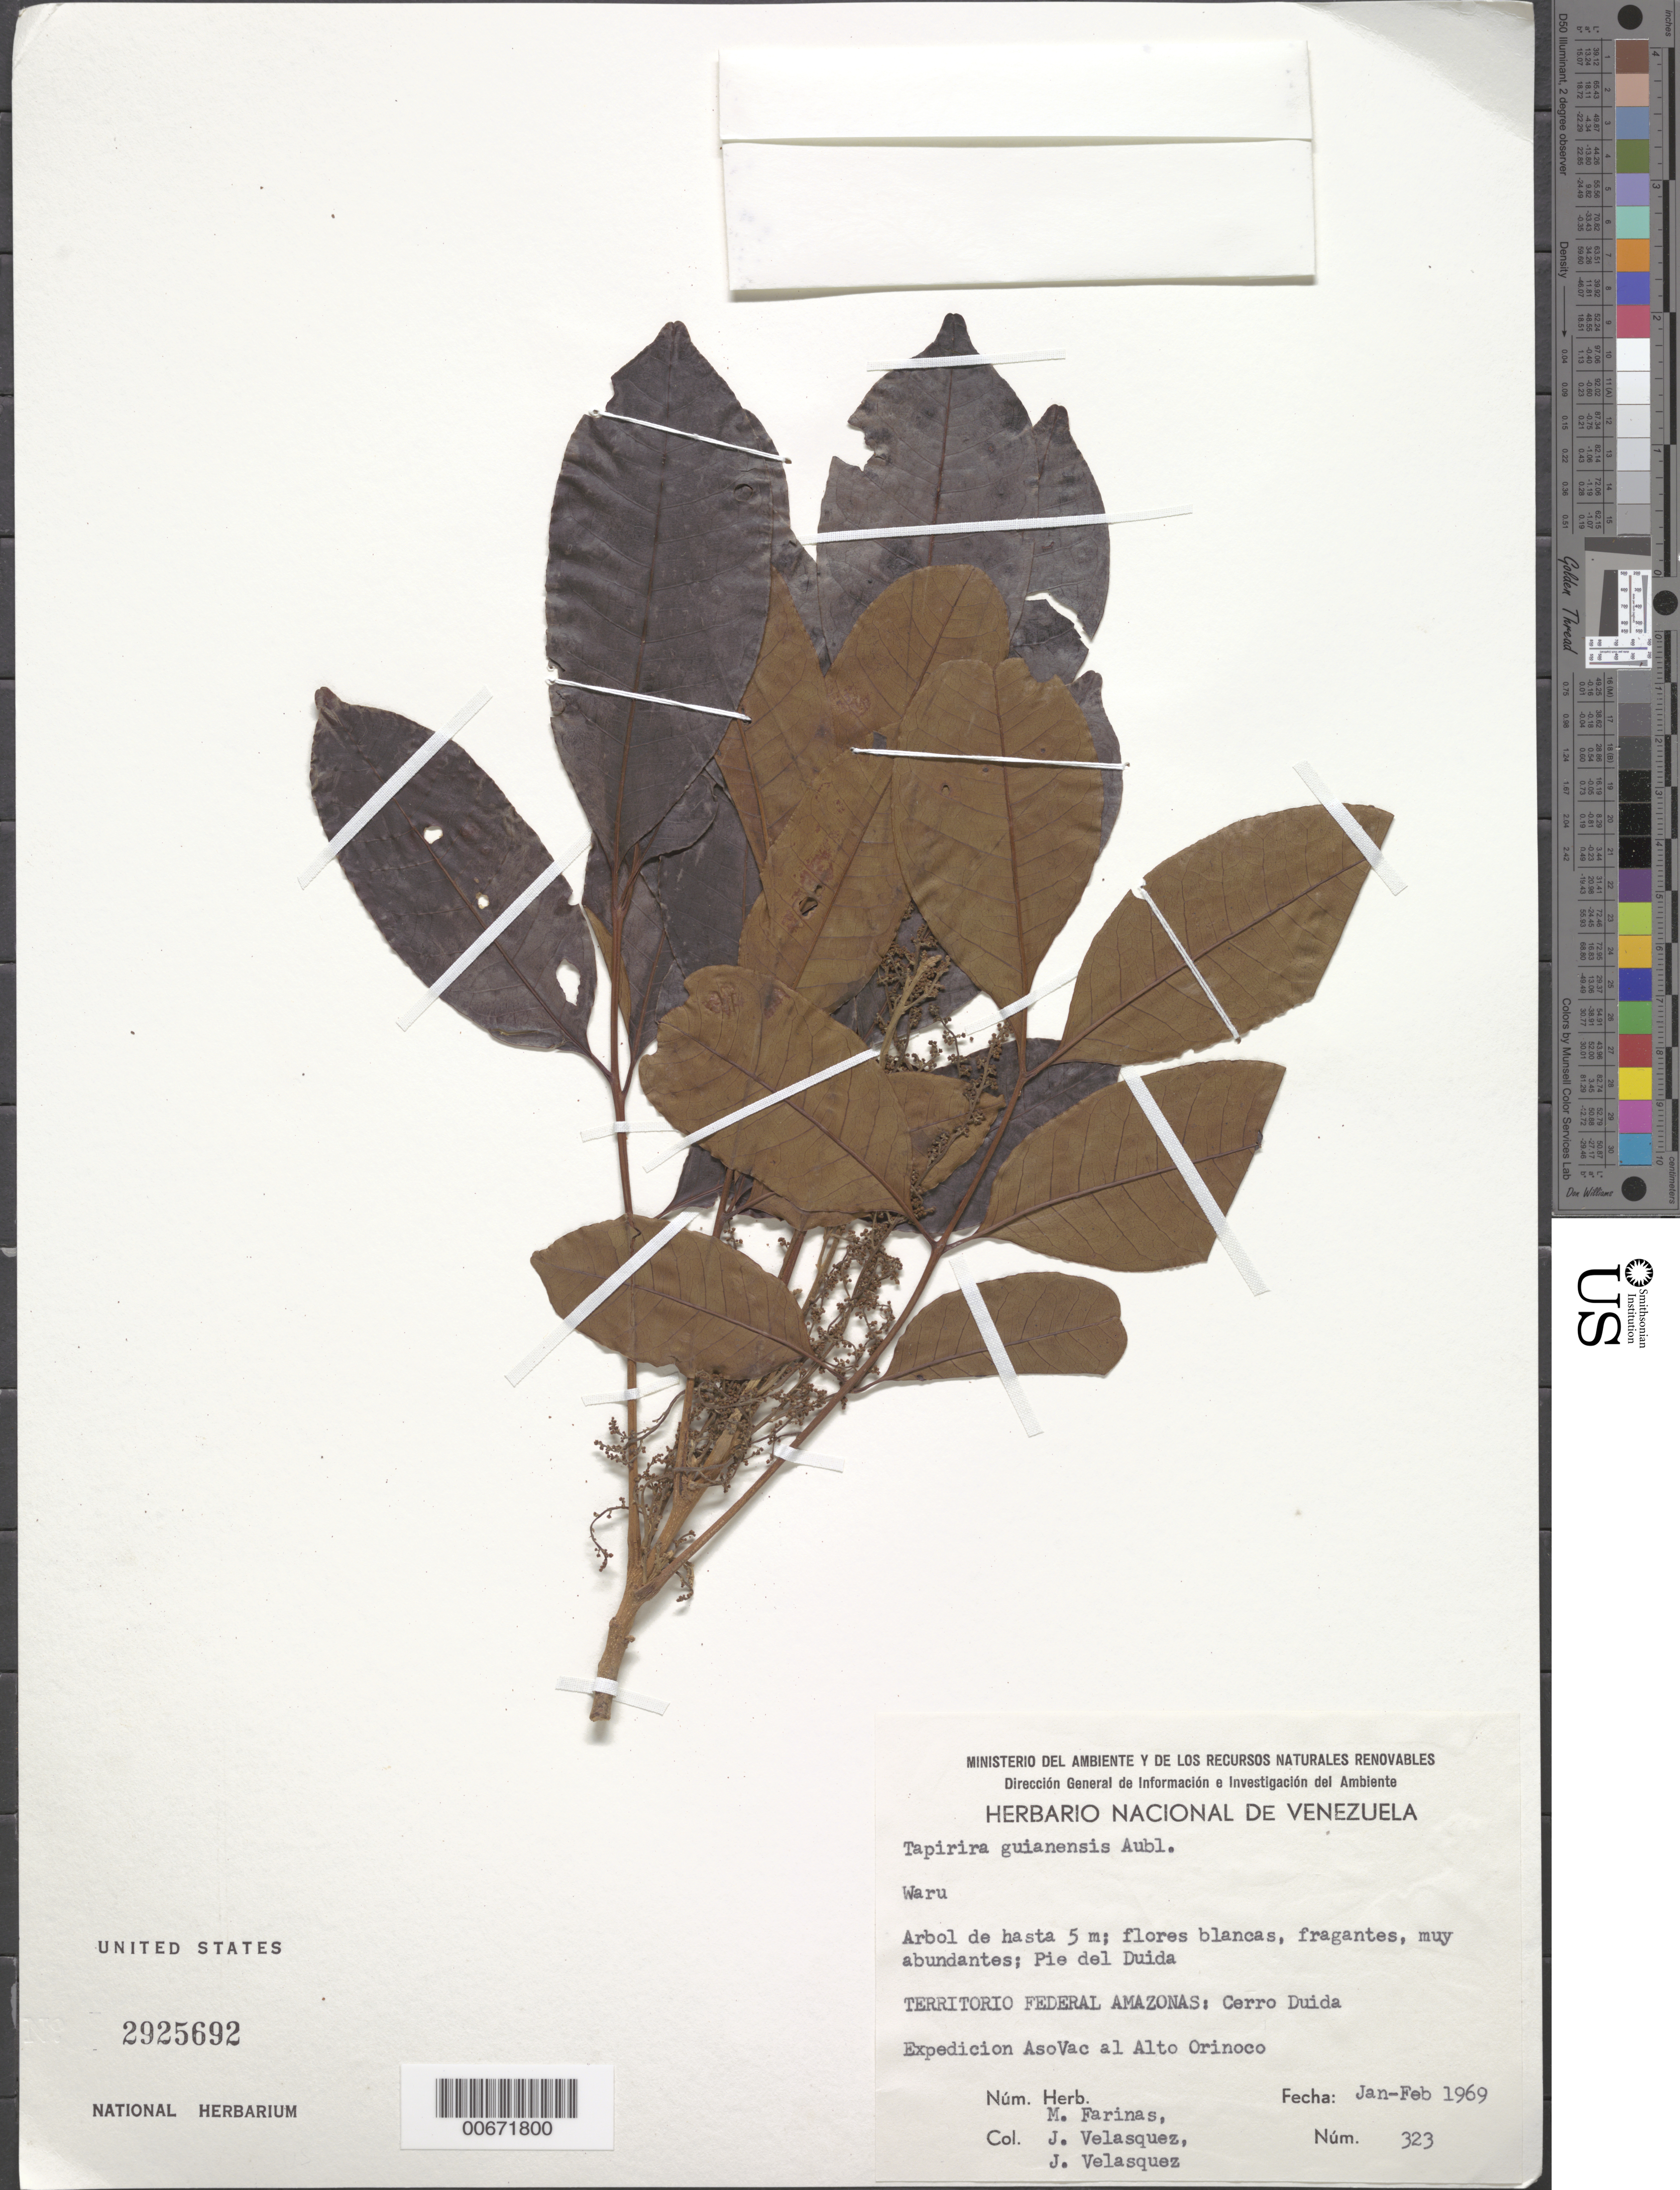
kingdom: Plantae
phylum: Tracheophyta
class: Magnoliopsida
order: Sapindales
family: Anacardiaceae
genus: Tapirira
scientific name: Tapirira guianensis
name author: Aubl.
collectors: M. Fariñas, J. Velasquez & E. Medina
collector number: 323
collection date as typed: Jan-69 to Feb-69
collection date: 1969-01/1969-02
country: Venezuela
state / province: Amazonas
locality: Cerro Duida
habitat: Base of Duida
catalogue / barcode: US 2925692